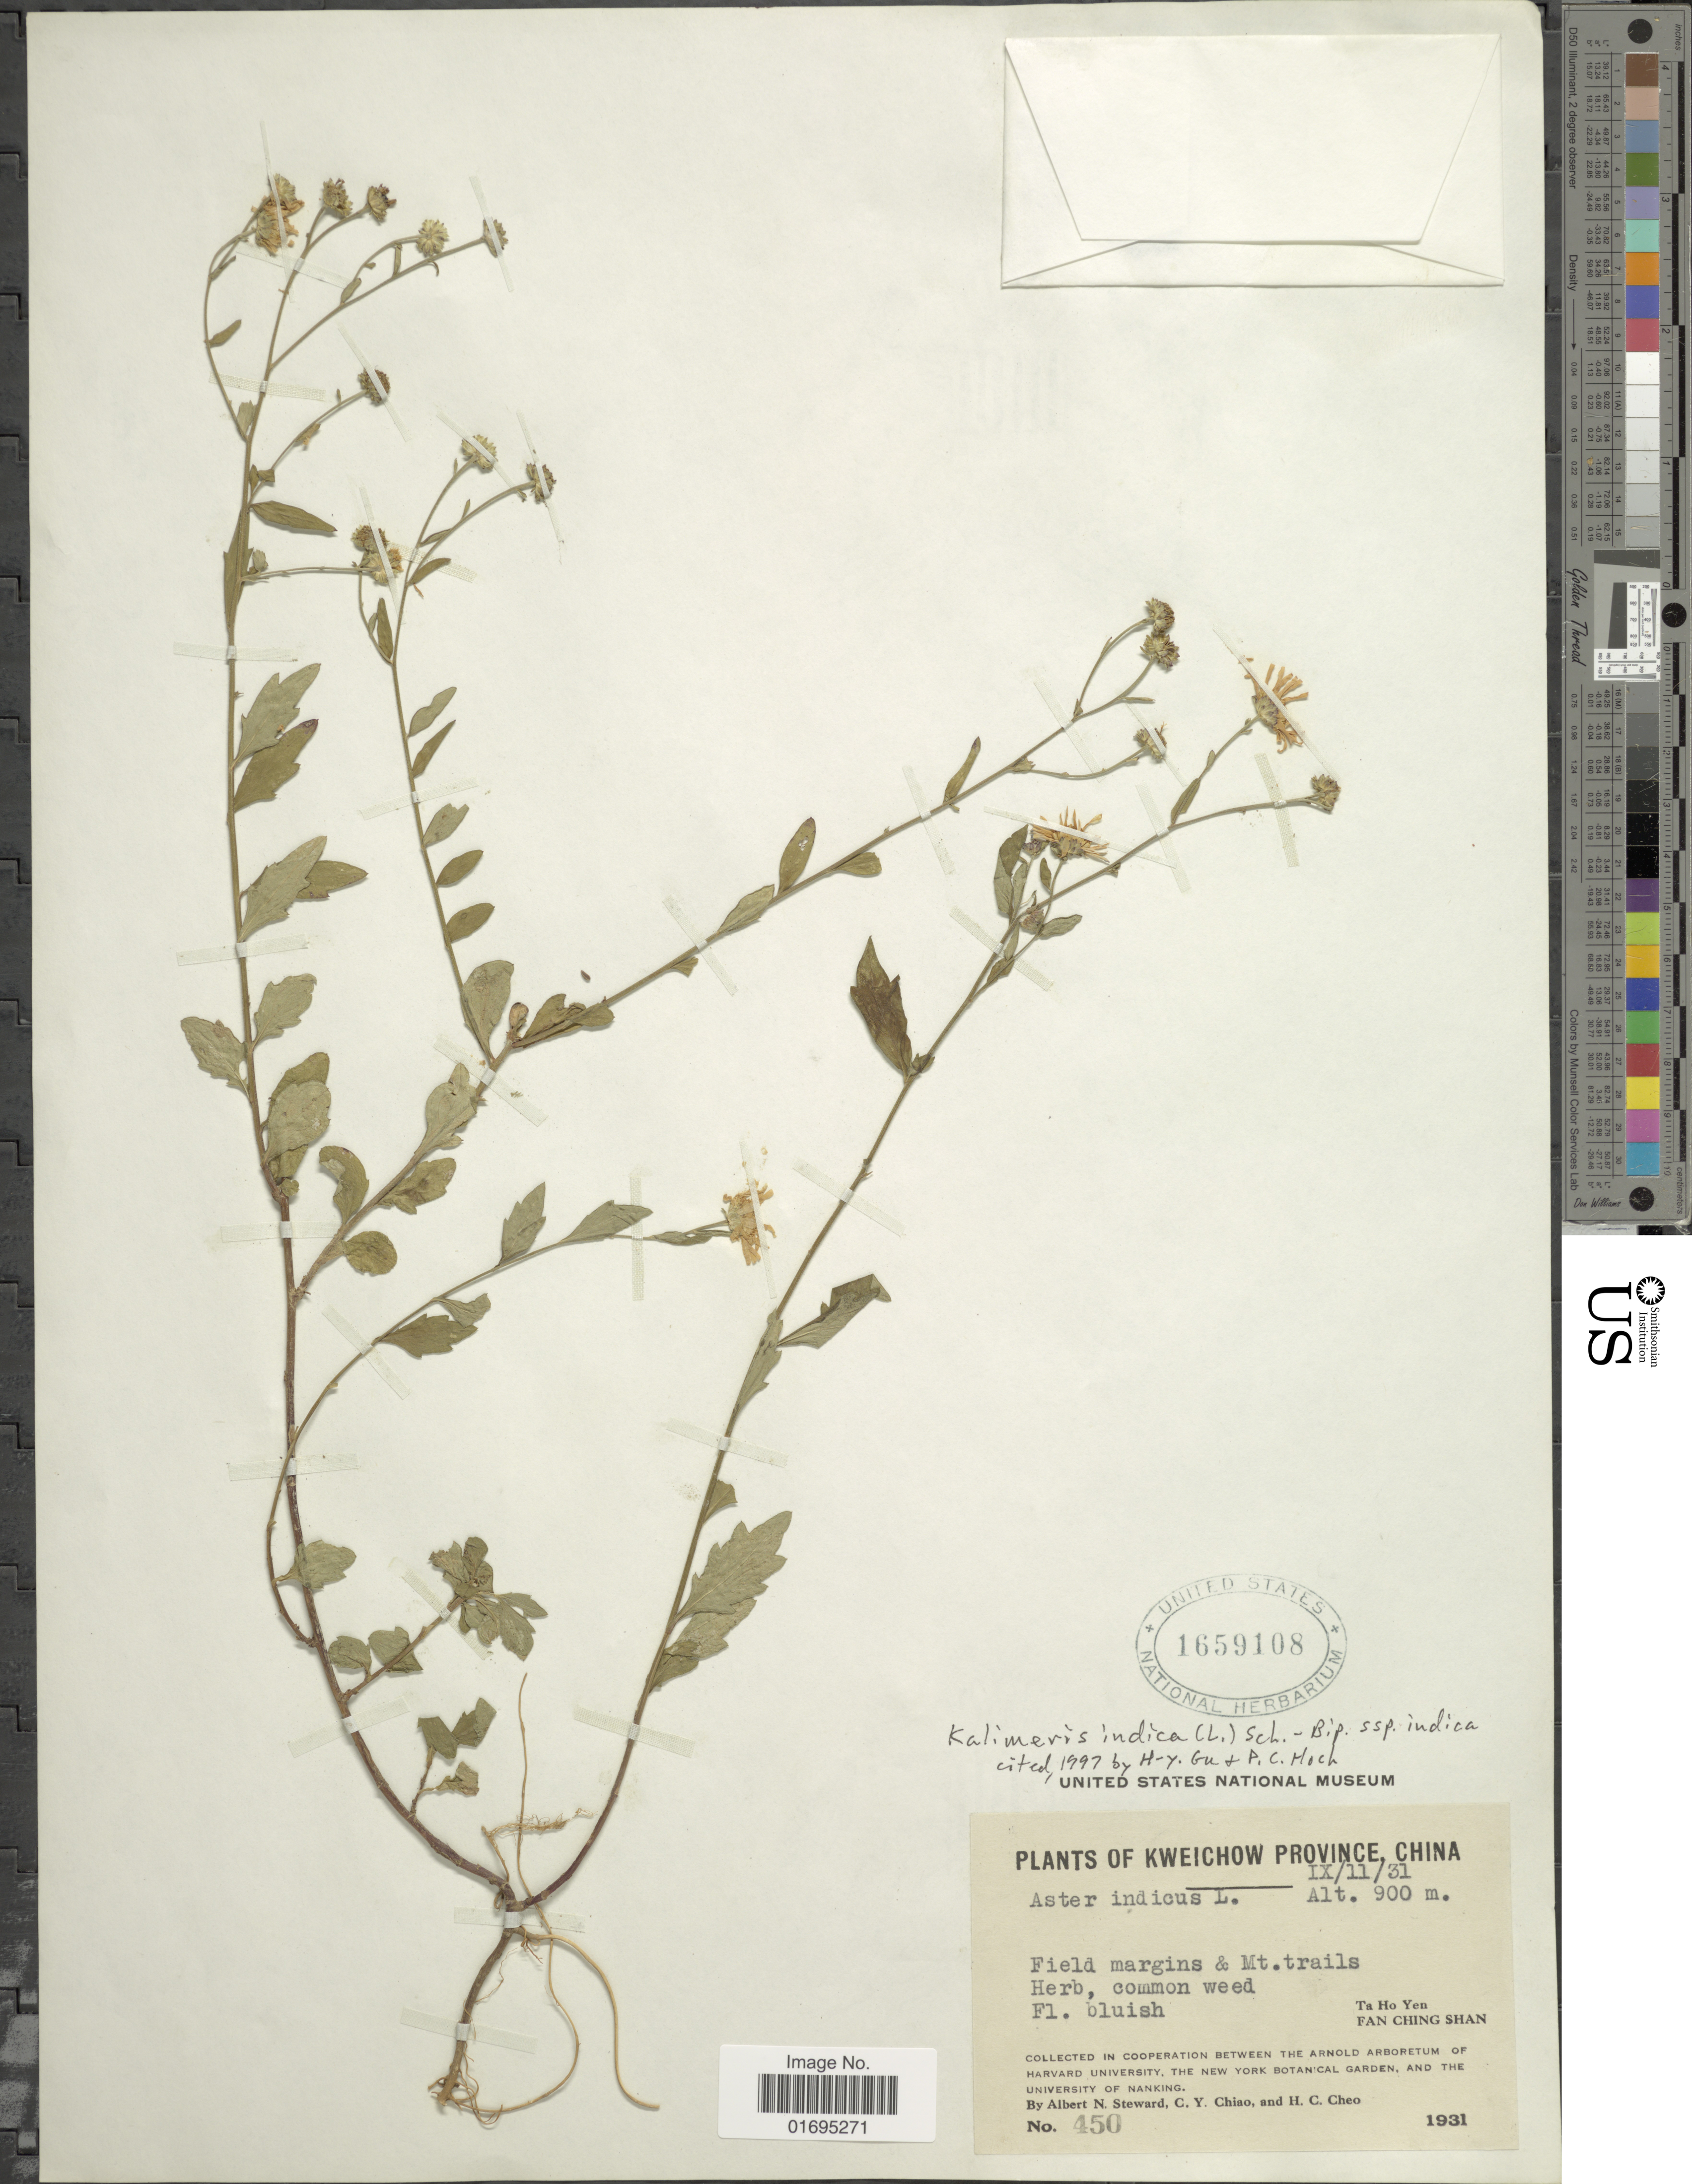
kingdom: Plantae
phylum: Tracheophyta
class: Magnoliopsida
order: Asterales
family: Asteraceae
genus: Kalimeris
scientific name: Kalimeris indica subsp. indica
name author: (L.) Sch. Bip.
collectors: A. N. Steward, C. Y. Chiao & H. Cheo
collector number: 450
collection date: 1931-09-11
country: China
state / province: Guizhou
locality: Kweichow Province, Ta Ho Yen, Fan Ching Shan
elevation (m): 900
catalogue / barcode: US 1659108